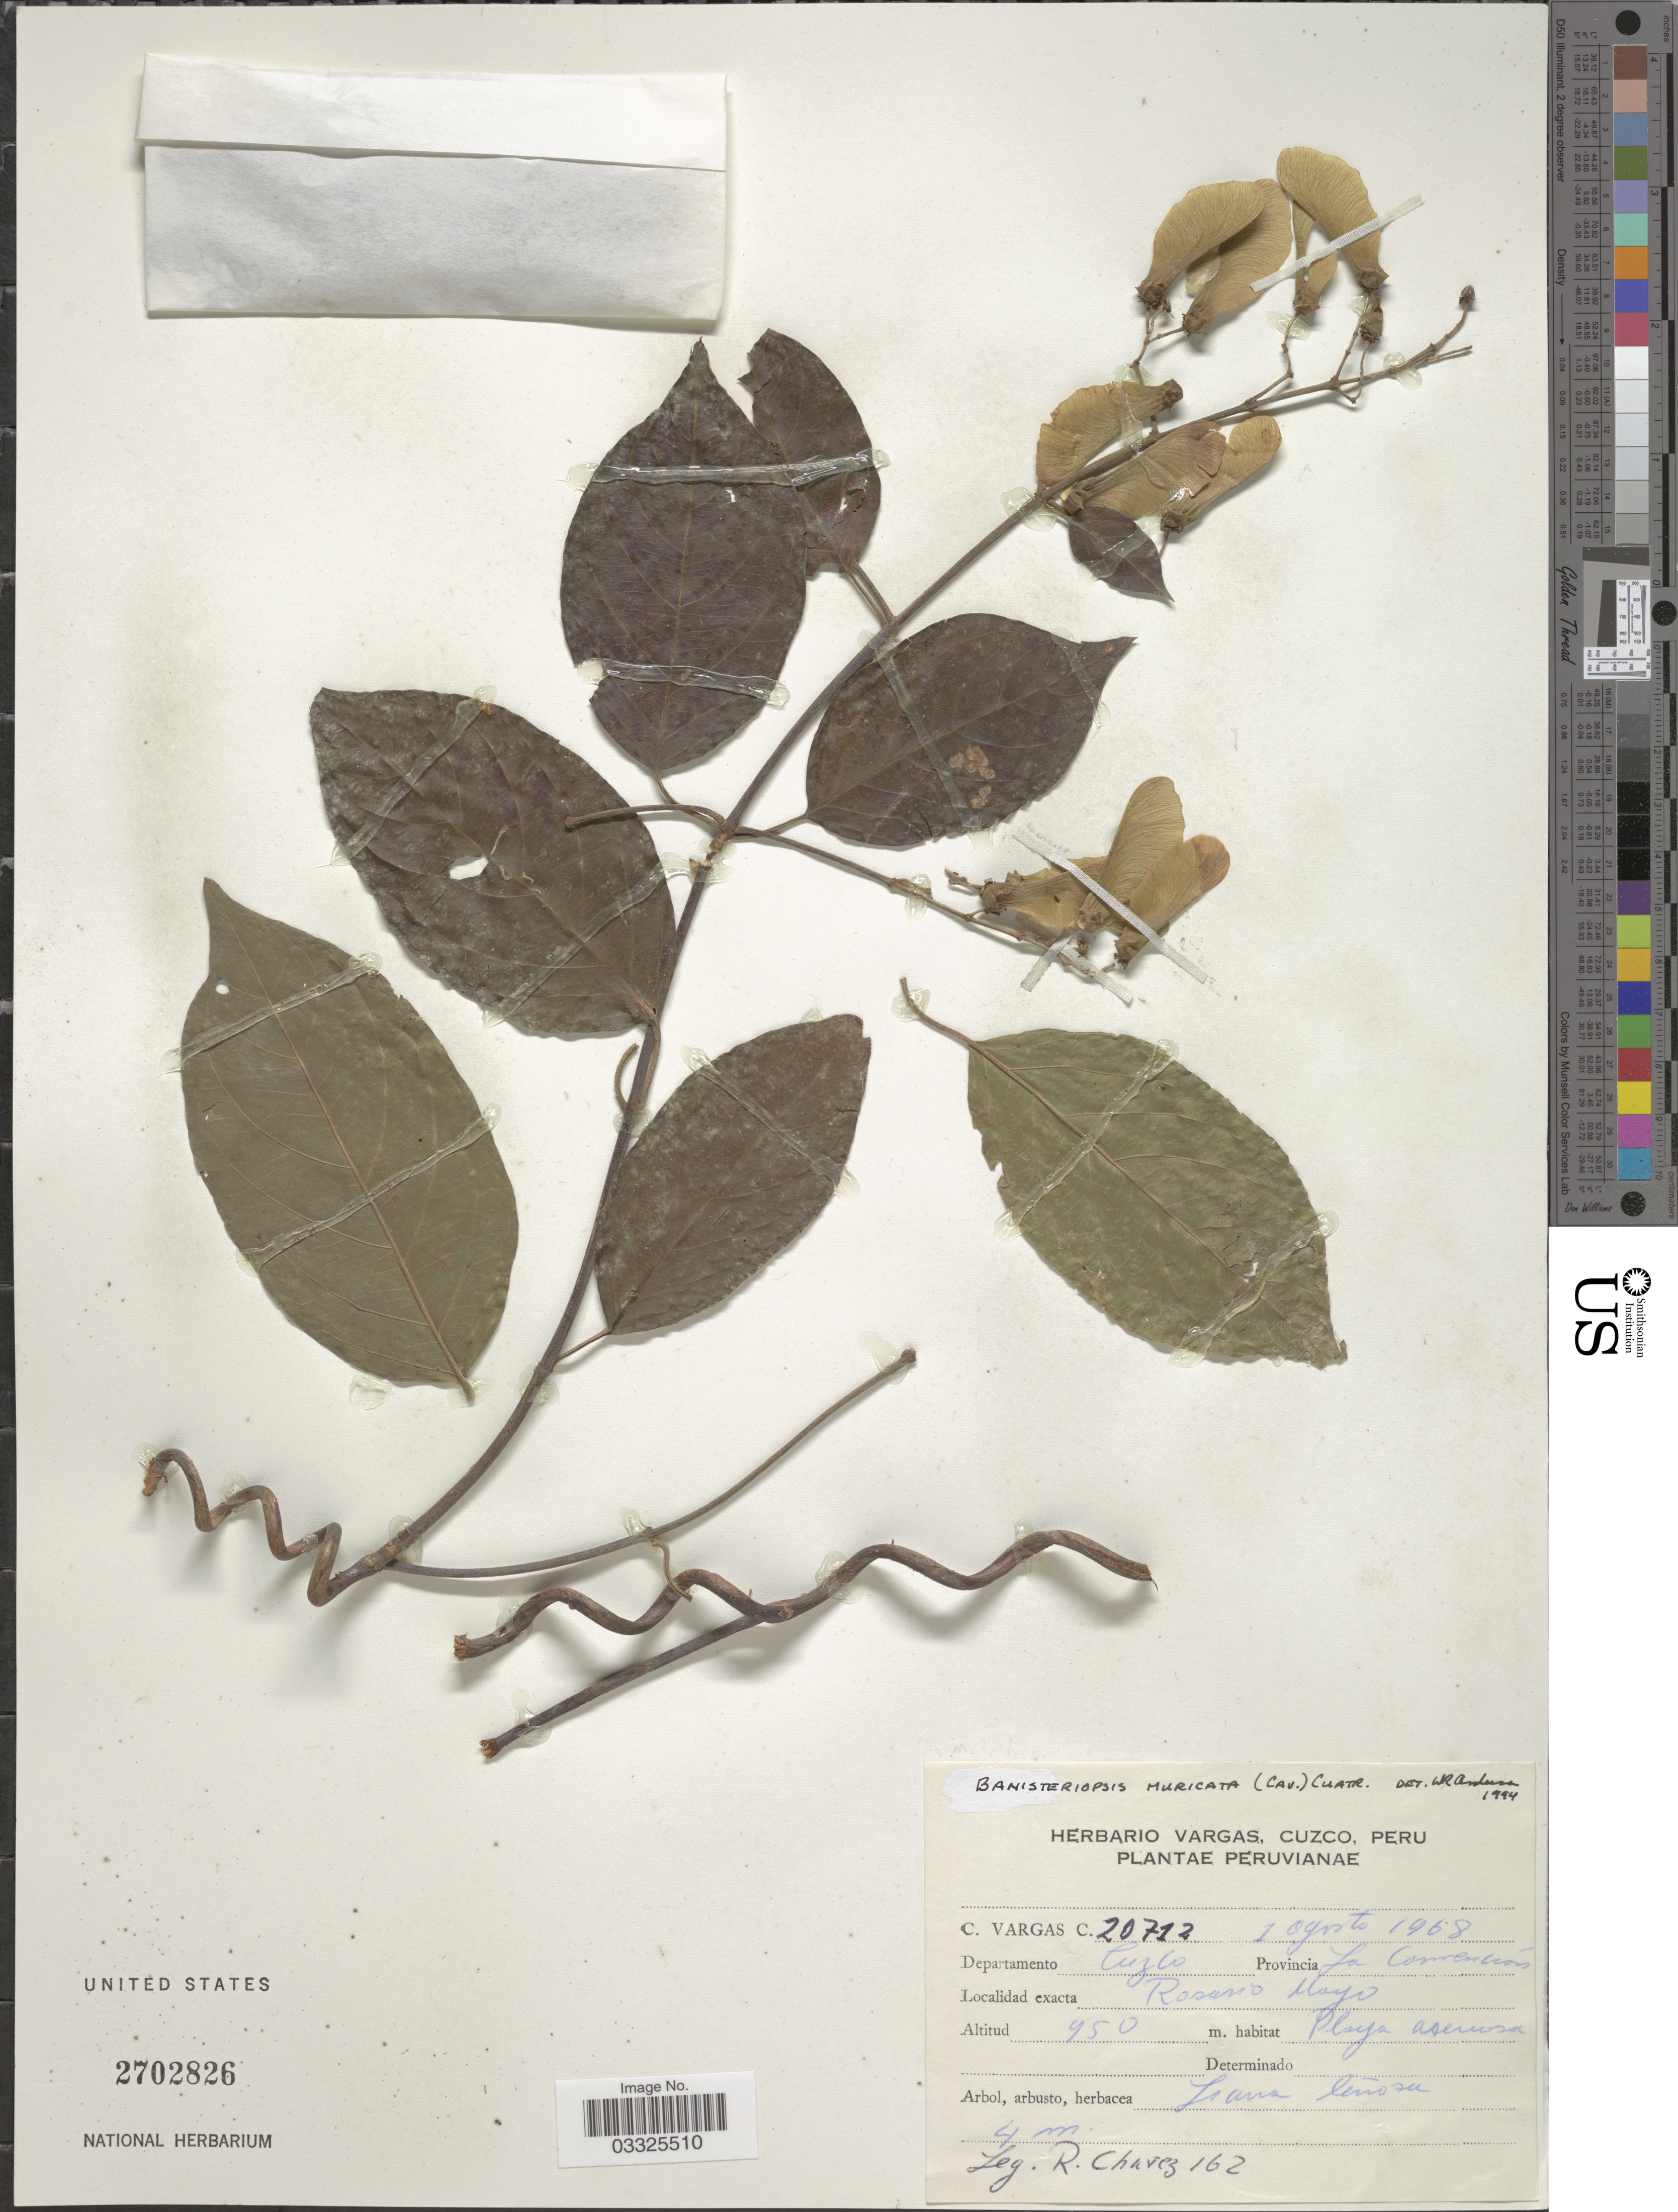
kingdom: Plantae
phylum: Tracheophyta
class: Magnoliopsida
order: Malpighiales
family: Malpighiaceae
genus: Banisteriopsis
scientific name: Banisteriopsis muricata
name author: (Cav.) Cuatrec.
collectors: R. Chávez & C. Vargas Calderón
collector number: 162/20712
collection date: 1968-08-01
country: Peru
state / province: Cusco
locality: Departamento Cuzco, Provincia La Convención, Rosario Mayo.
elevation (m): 950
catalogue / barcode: US 2702826